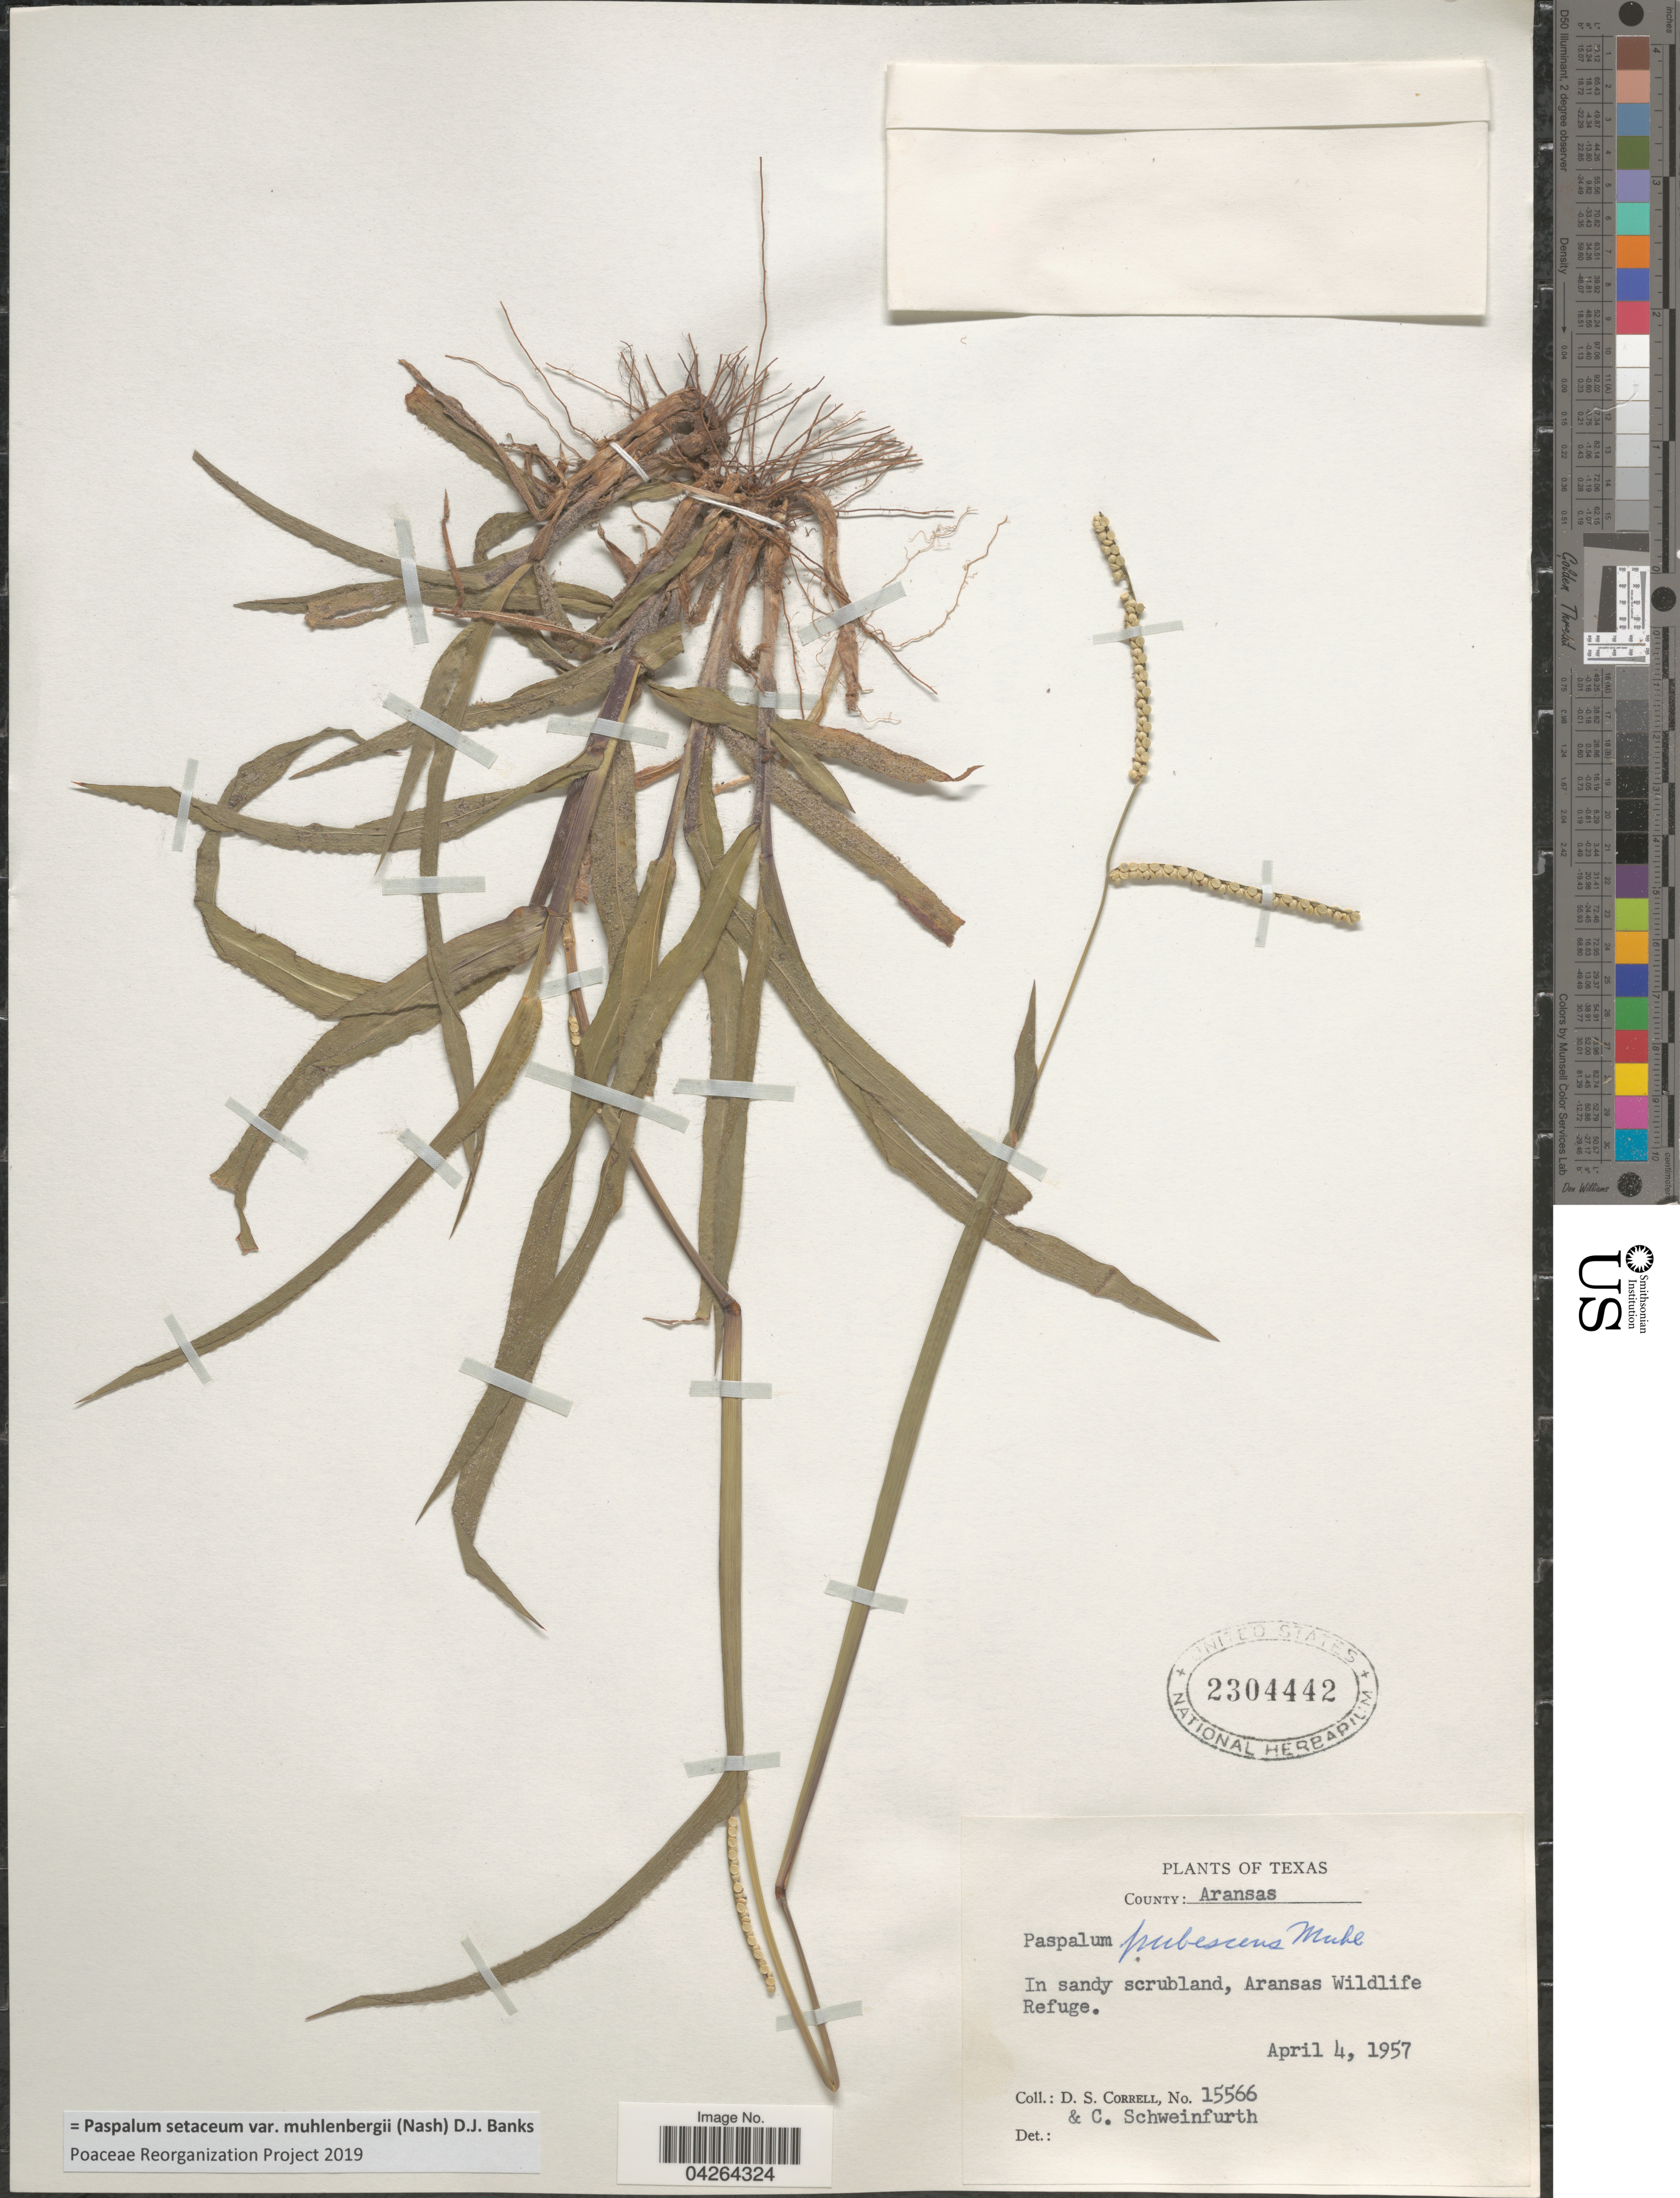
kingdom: Plantae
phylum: Tracheophyta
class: Liliopsida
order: Poales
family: Poaceae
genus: Paspalum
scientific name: Paspalum setaceum var. muhlenbergii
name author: (Nash) D.J. Banks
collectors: D. S. Correll & C. Schweinfurth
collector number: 15566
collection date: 1957-04-04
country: United States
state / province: Texas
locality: County: Aransas. In sandy scrubland, Aransas Wildlife Refuge.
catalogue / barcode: US 2304442